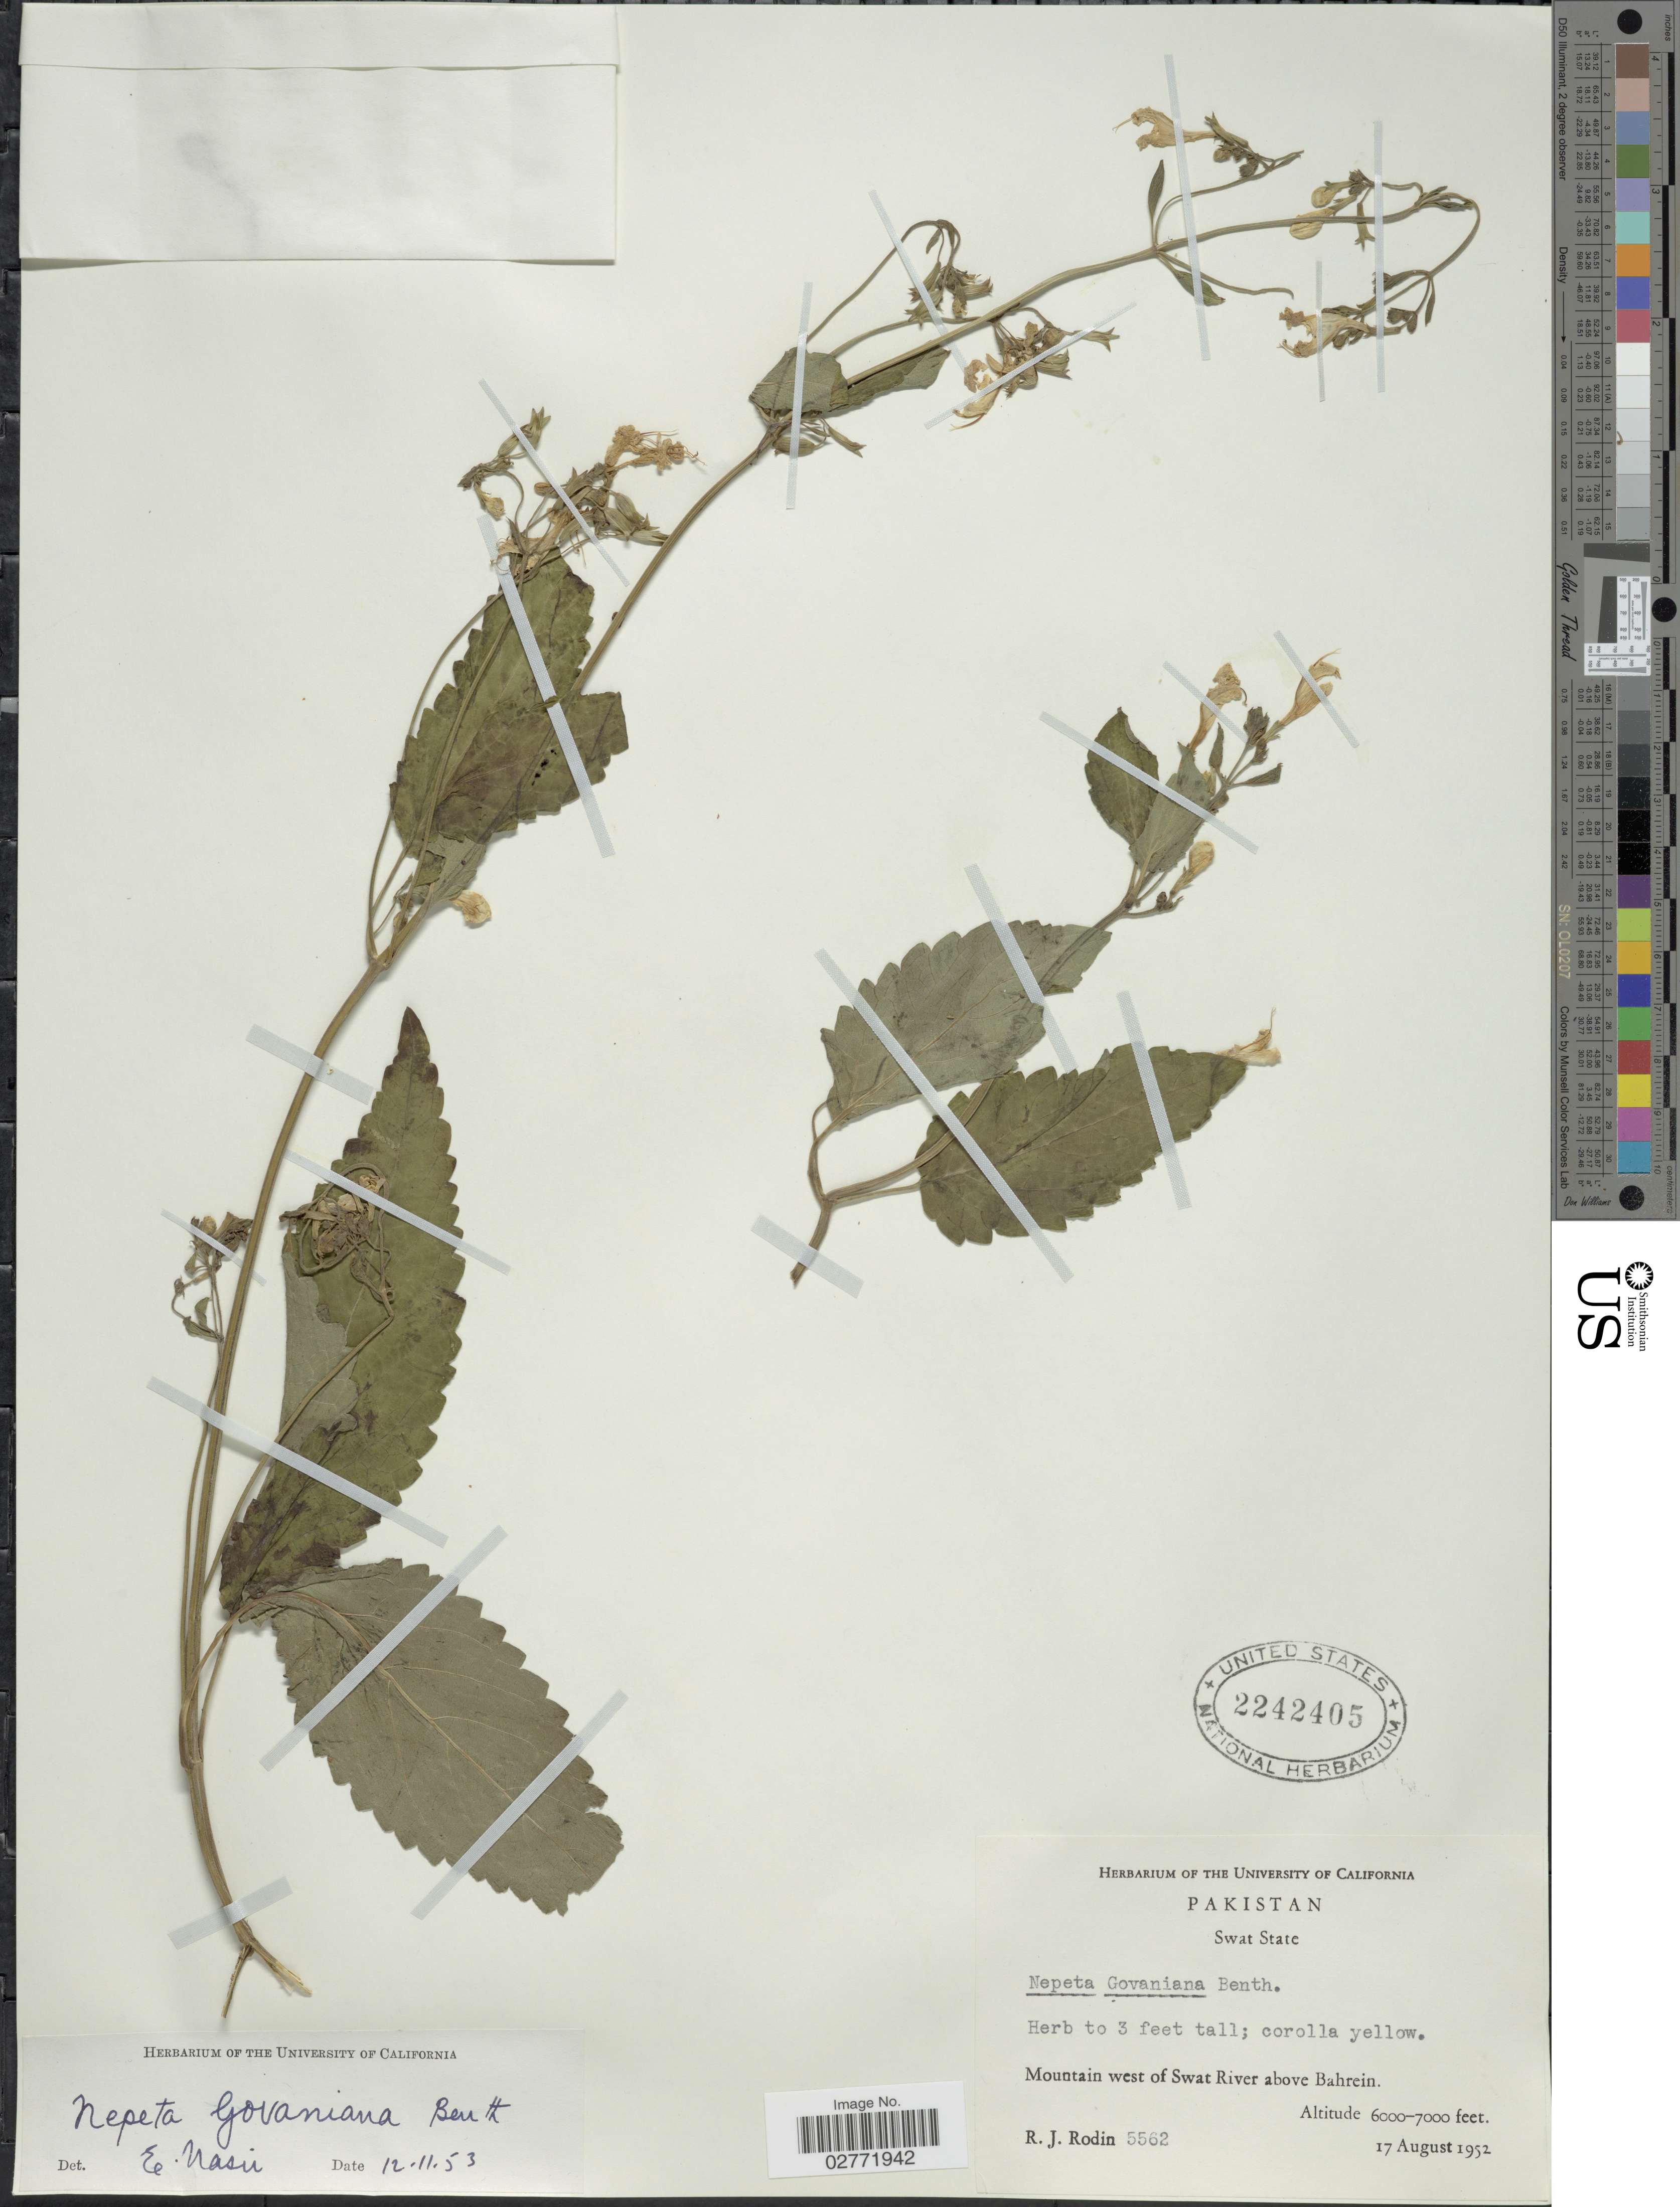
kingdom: Plantae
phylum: Tracheophyta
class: Magnoliopsida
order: Lamiales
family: Lamiaceae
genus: Nepeta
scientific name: Nepeta govaniana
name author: (Wall. ex Benth.) Benth.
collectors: R. J. Rodin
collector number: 5562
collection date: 1952-08-17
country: Pakistan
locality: Swat State, Mountain west of Swat River above Bahrein.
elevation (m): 1829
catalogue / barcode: US 2242405